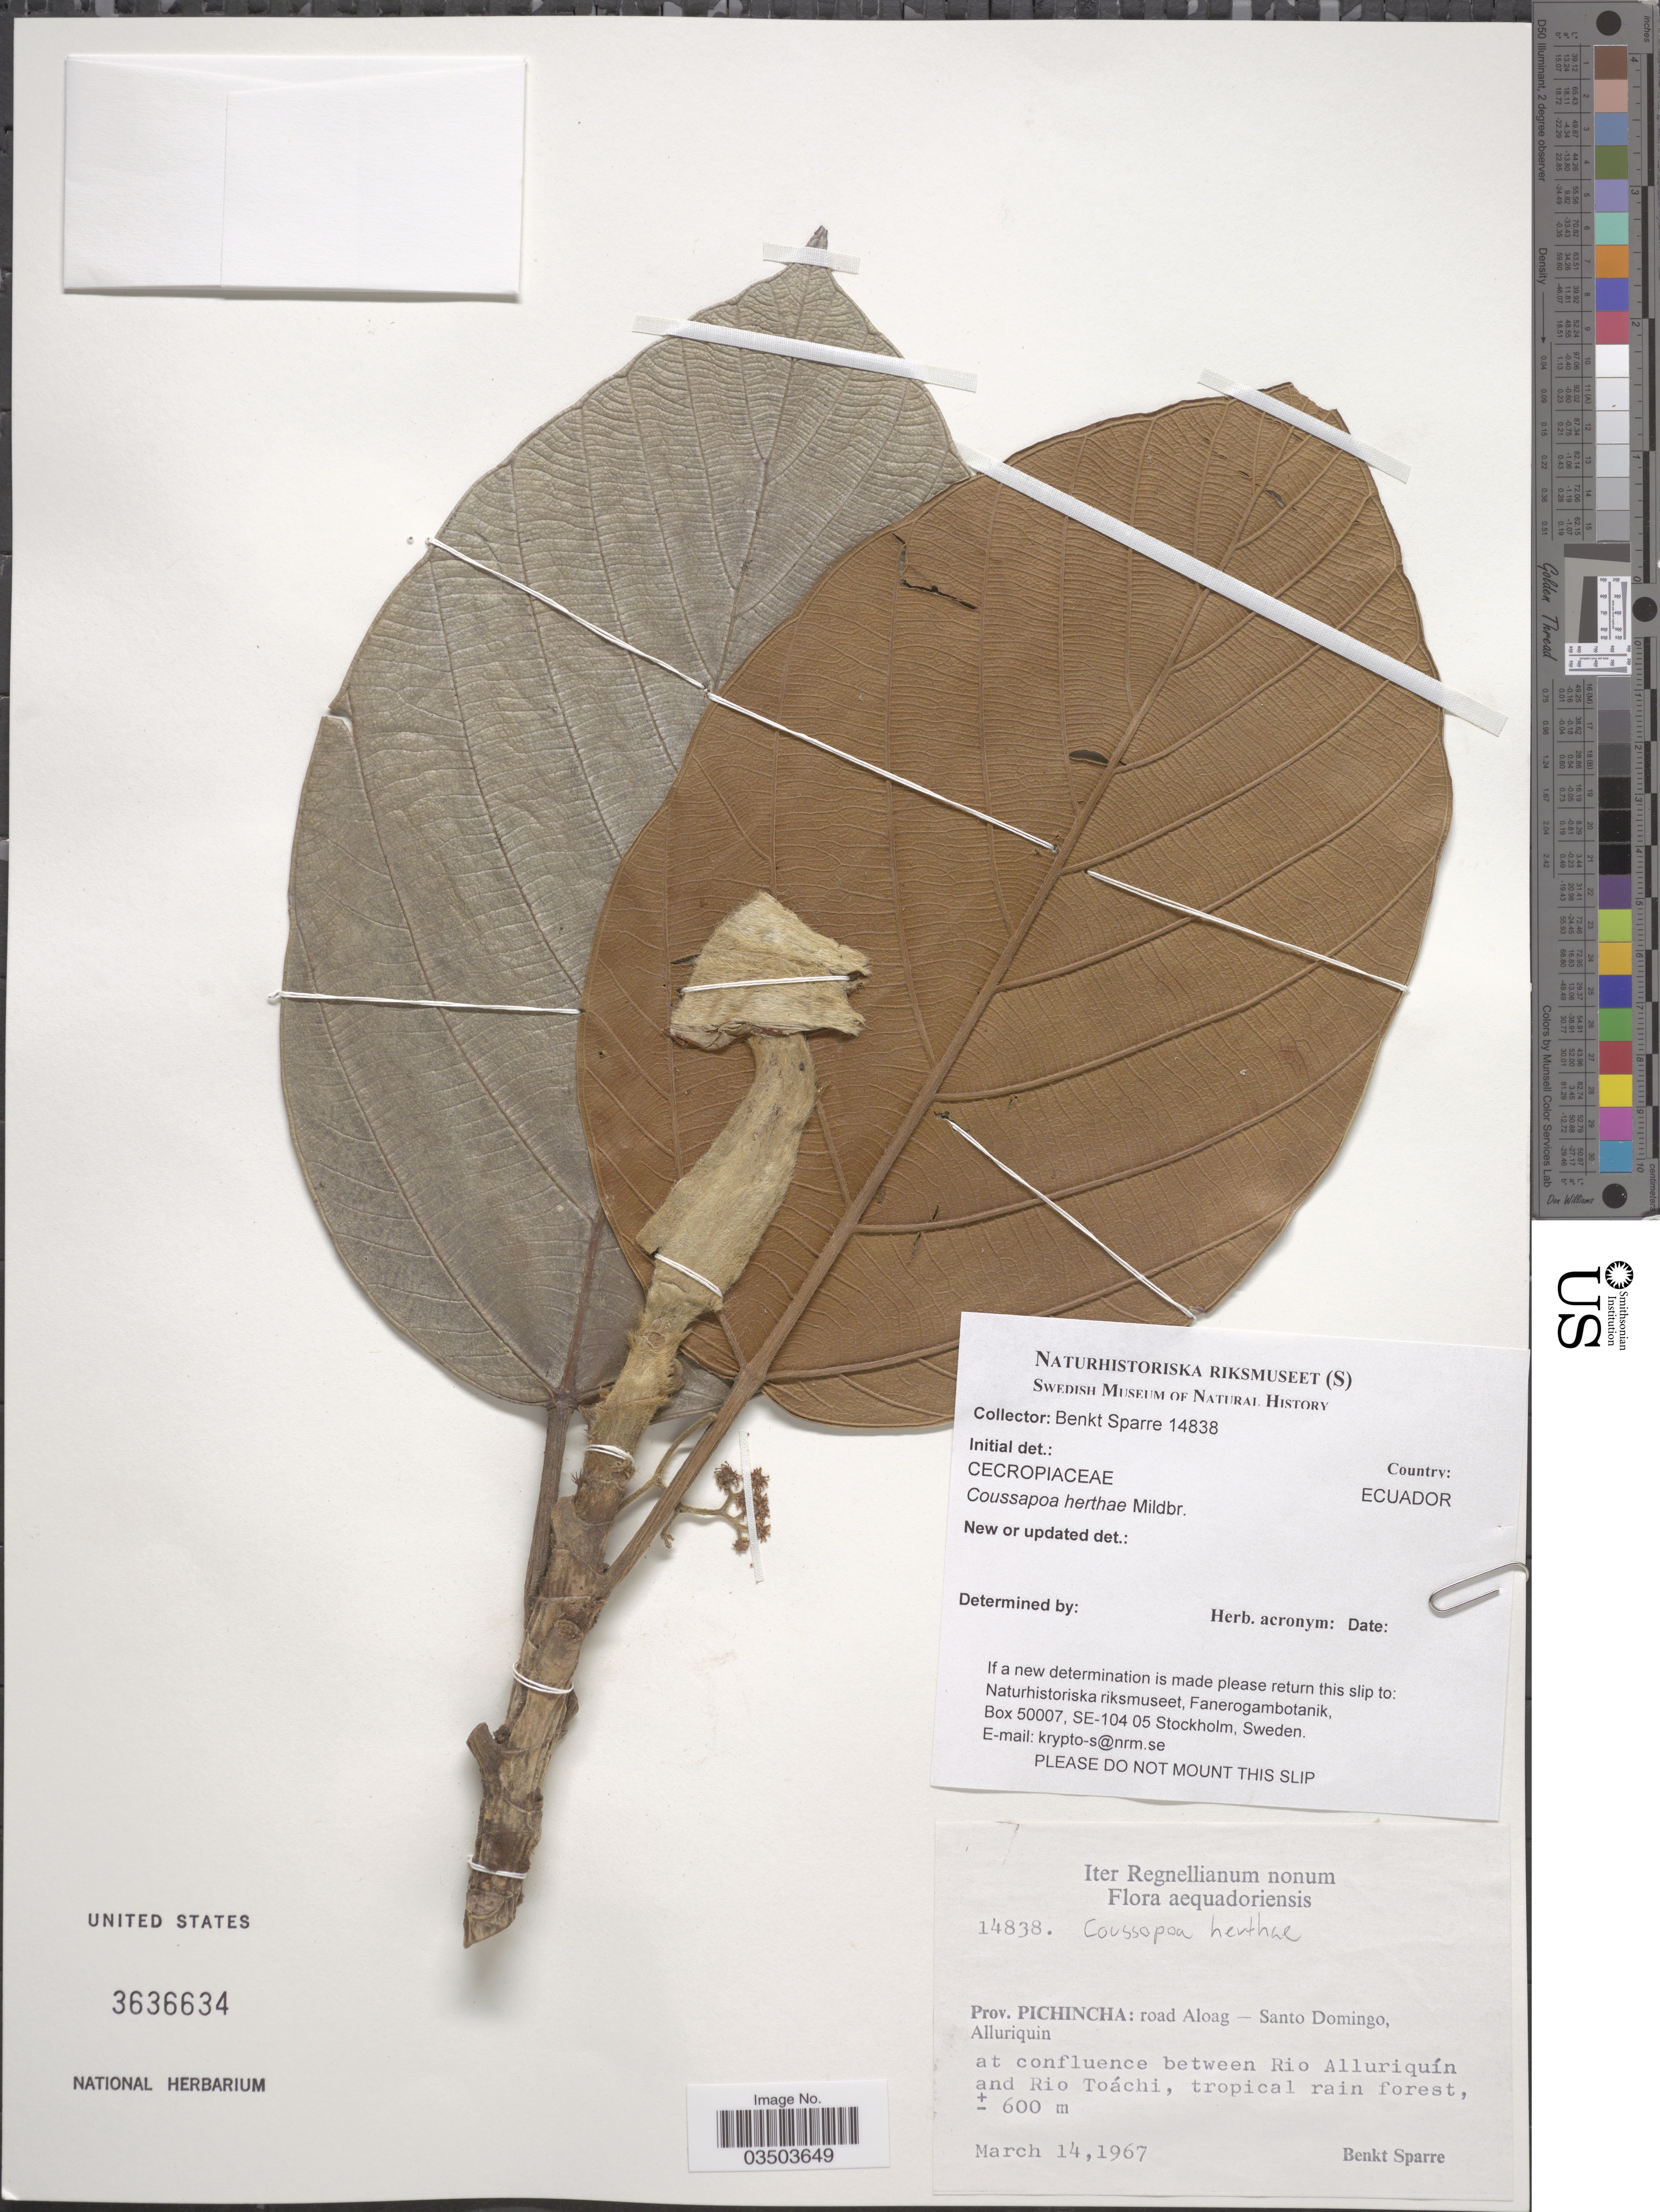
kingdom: Plantae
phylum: Tracheophyta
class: Magnoliopsida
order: Rosales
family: Urticaceae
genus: Coussapoa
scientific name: Coussapoa herthae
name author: Mildbr.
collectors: B. Sparre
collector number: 14838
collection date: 1967-03-14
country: Ecuador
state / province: Pichincha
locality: Road Aloag - Santo Domingo, Alluriquin. At confluence between Rio Alluriquín and Rio Toáchi, tropical rain forest.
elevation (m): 600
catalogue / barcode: US 3636634